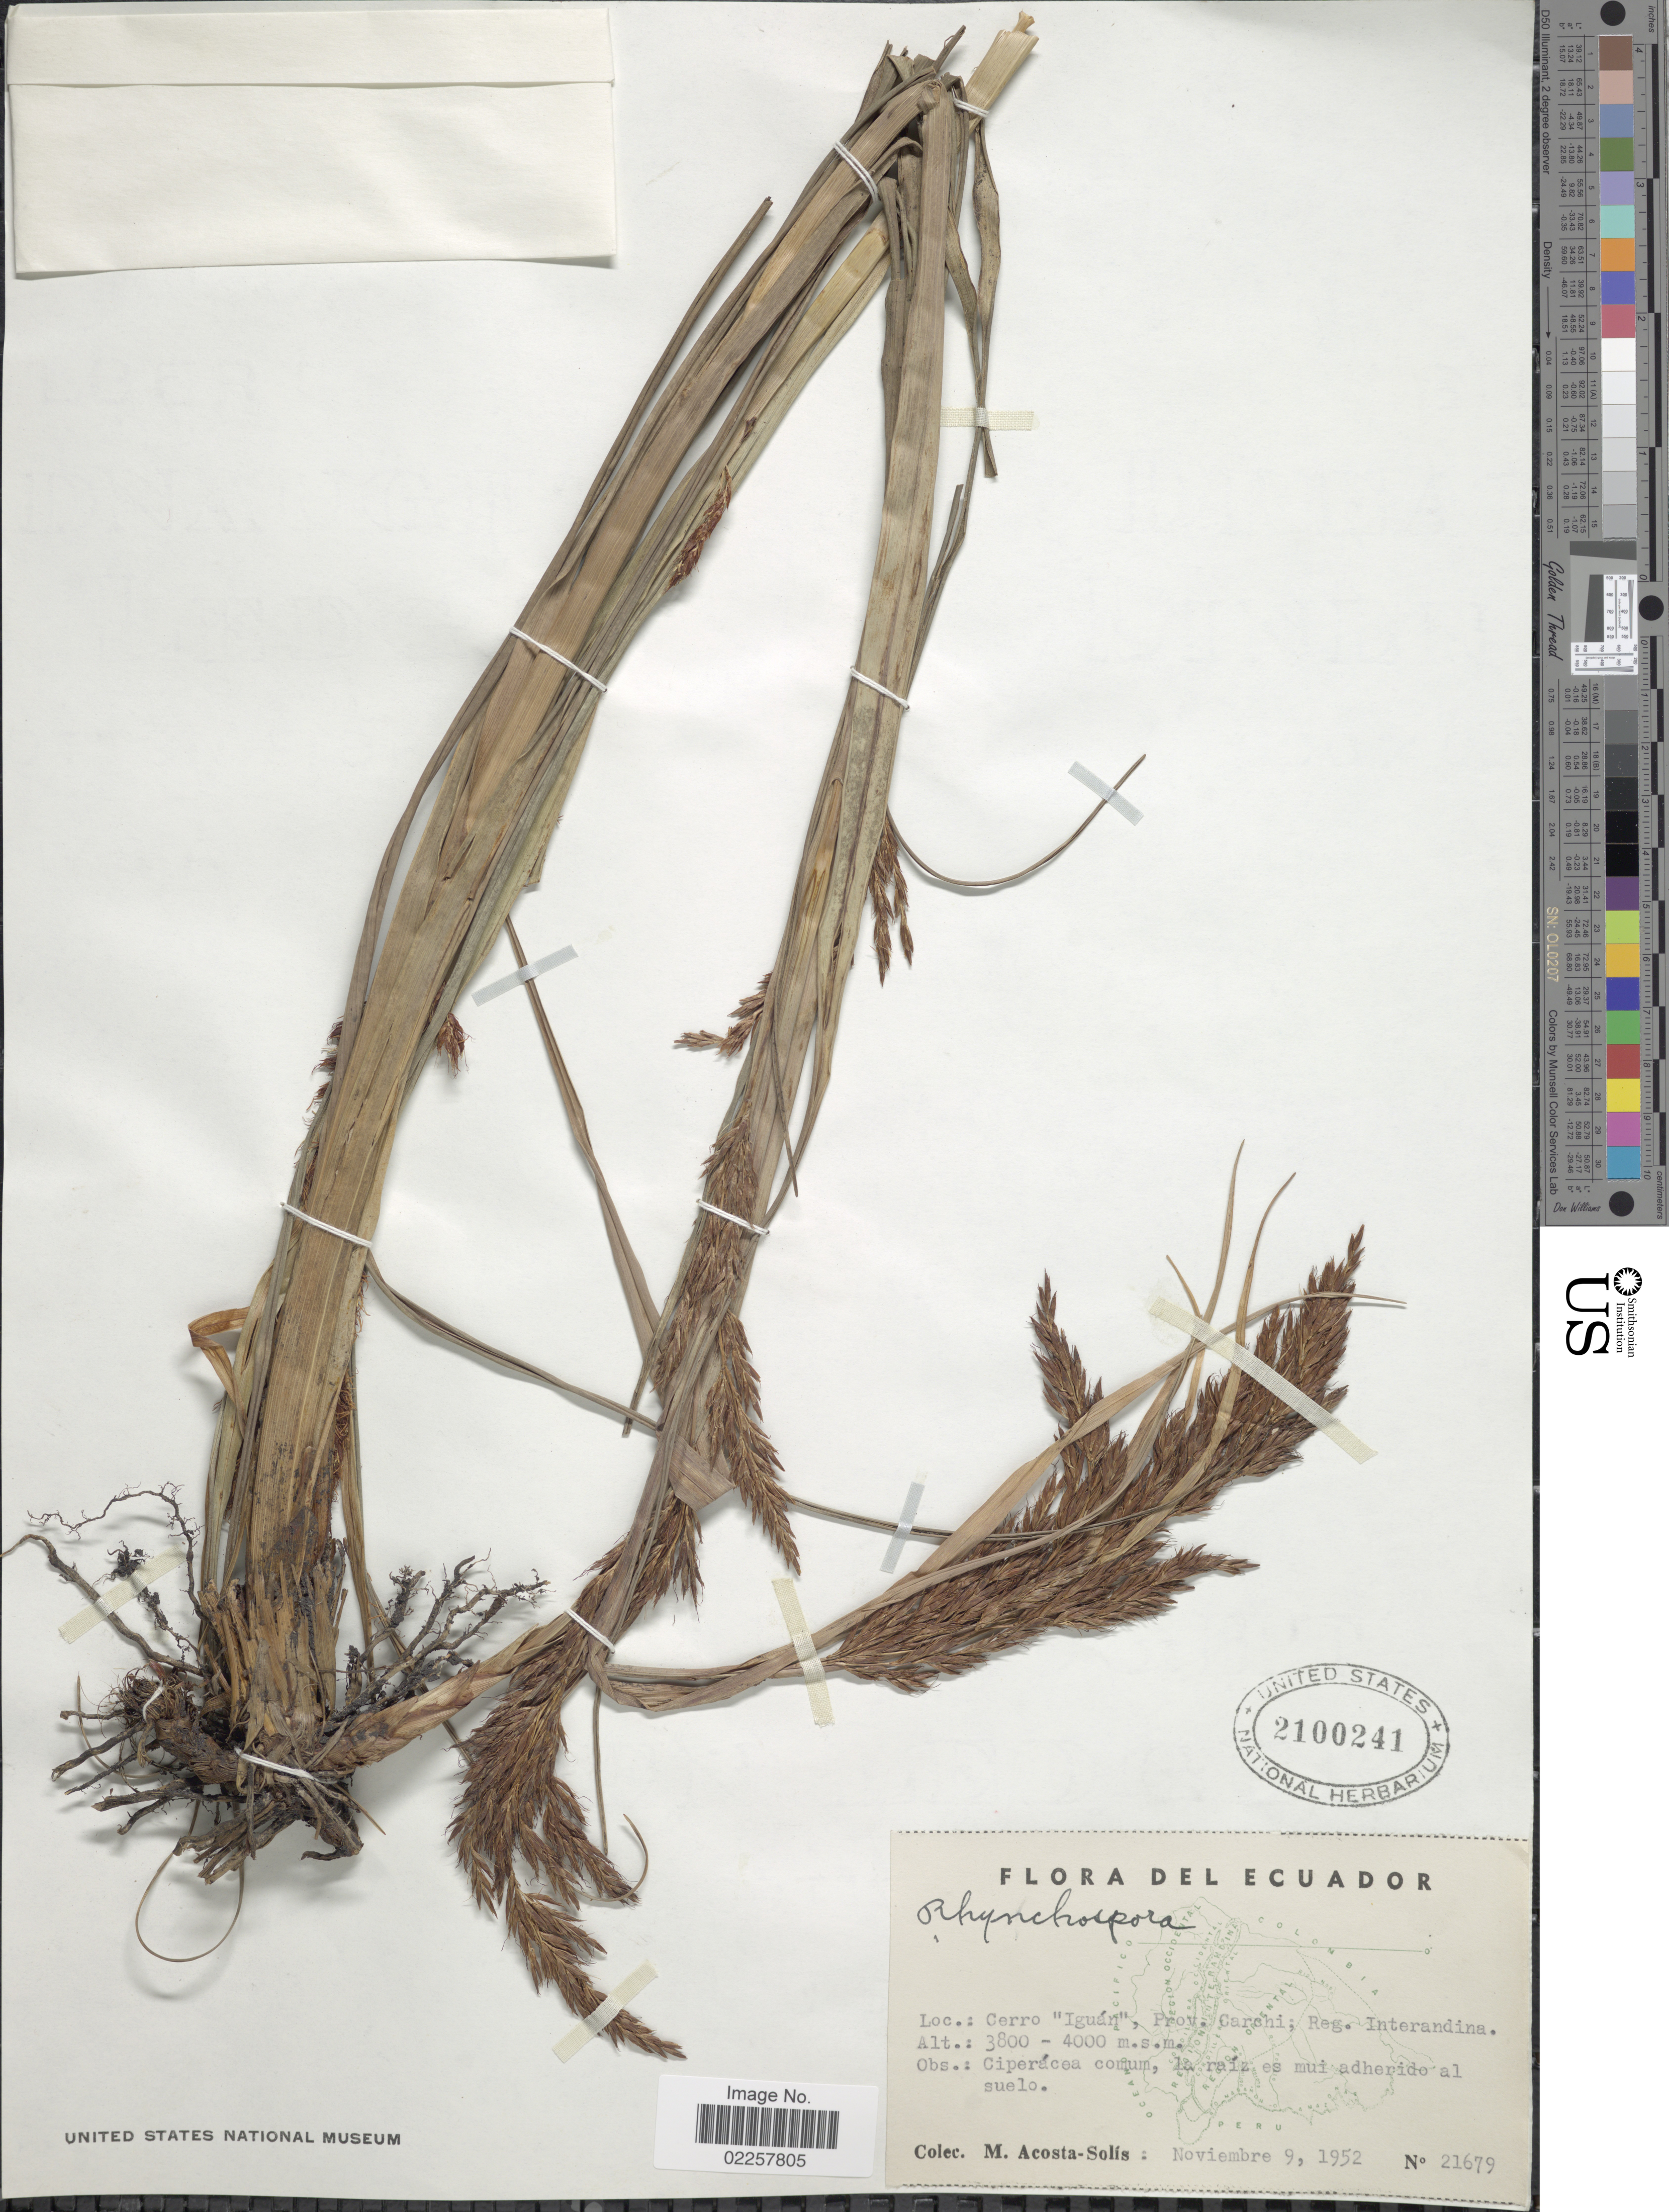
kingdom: Plantae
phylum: Tracheophyta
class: Liliopsida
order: Poales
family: Cyperaceae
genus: Rhynchospora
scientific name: Rhynchospora sp.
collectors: M. Acosta Solis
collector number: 21679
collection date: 1952-11-09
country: Ecuador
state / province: Carchi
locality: Cerro "Iguan", Prov. Carchi, Reg. Interandina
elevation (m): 3800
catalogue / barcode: US 2100241